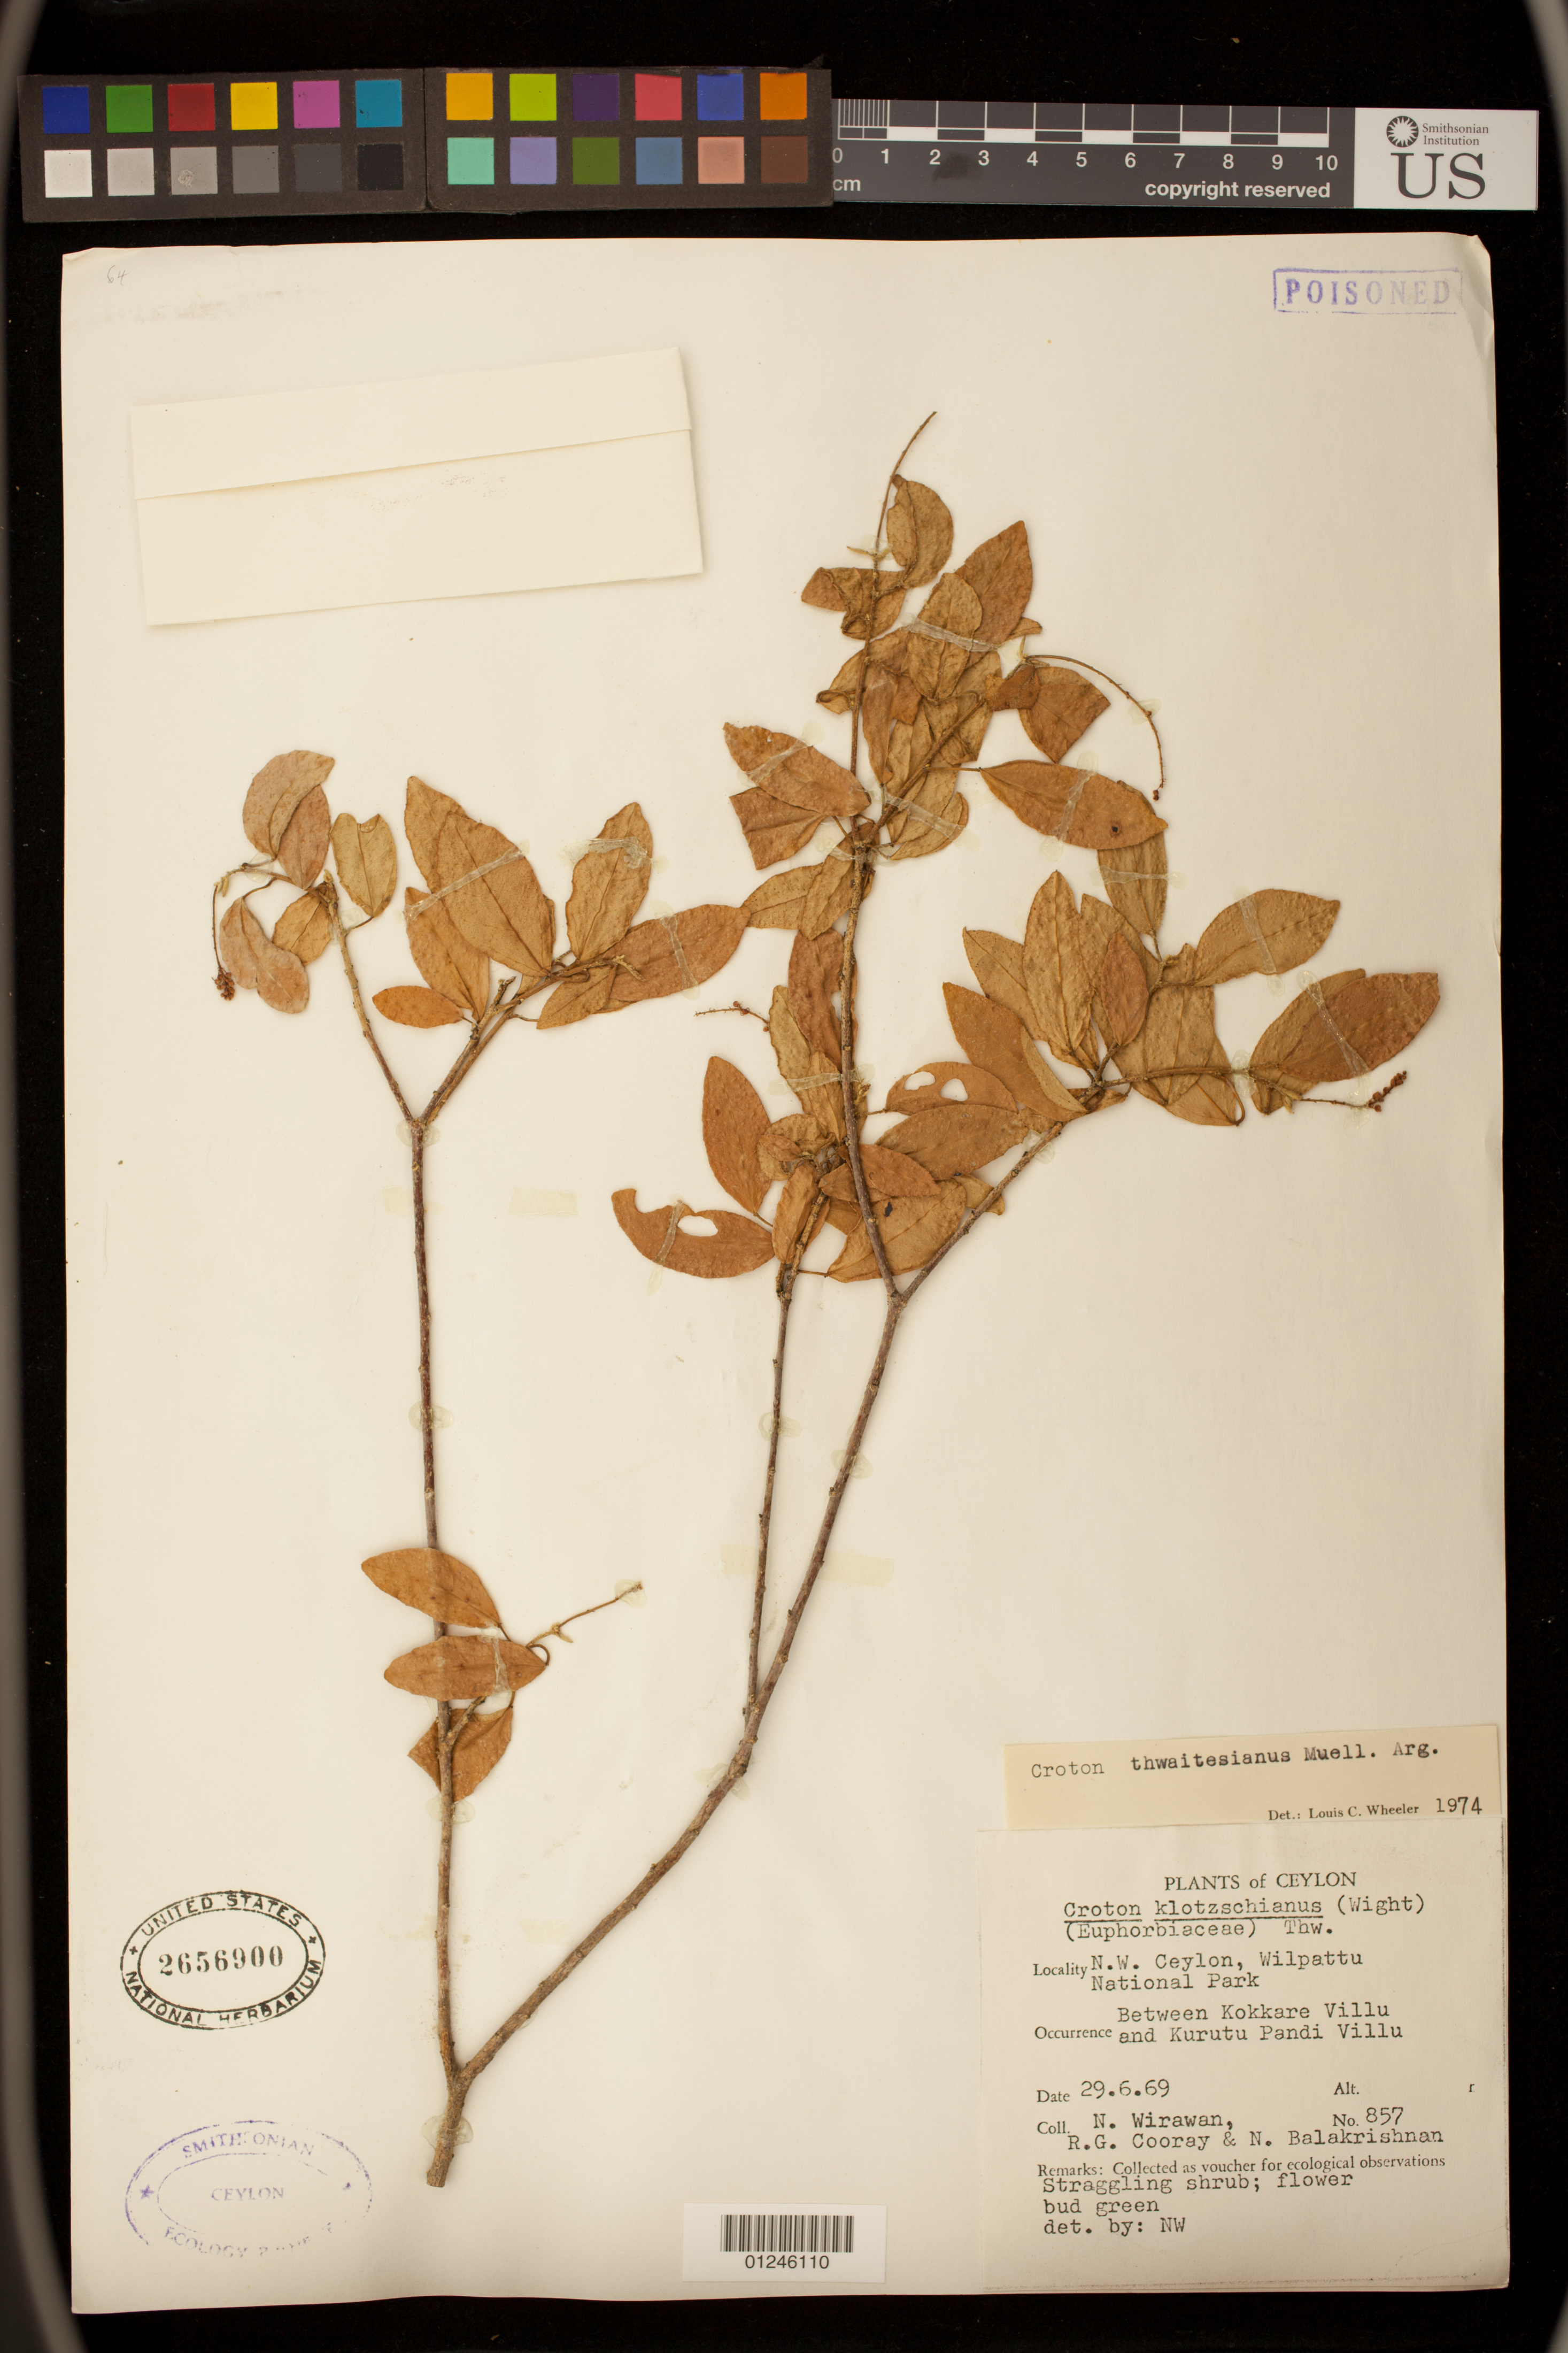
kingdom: Plantae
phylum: Tracheophyta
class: Magnoliopsida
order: Malpighiales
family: Euphorbiaceae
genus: Croton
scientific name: Croton thwaitesianus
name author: Müll. Arg.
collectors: N. Wirawan, R. Cooray & N. Balakrishnan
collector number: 857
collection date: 1969-06-29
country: Sri Lanka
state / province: North Western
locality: Wilpattu National Park. Between Kokkare Villu and Kurutu Pandi Villu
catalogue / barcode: US 2656900